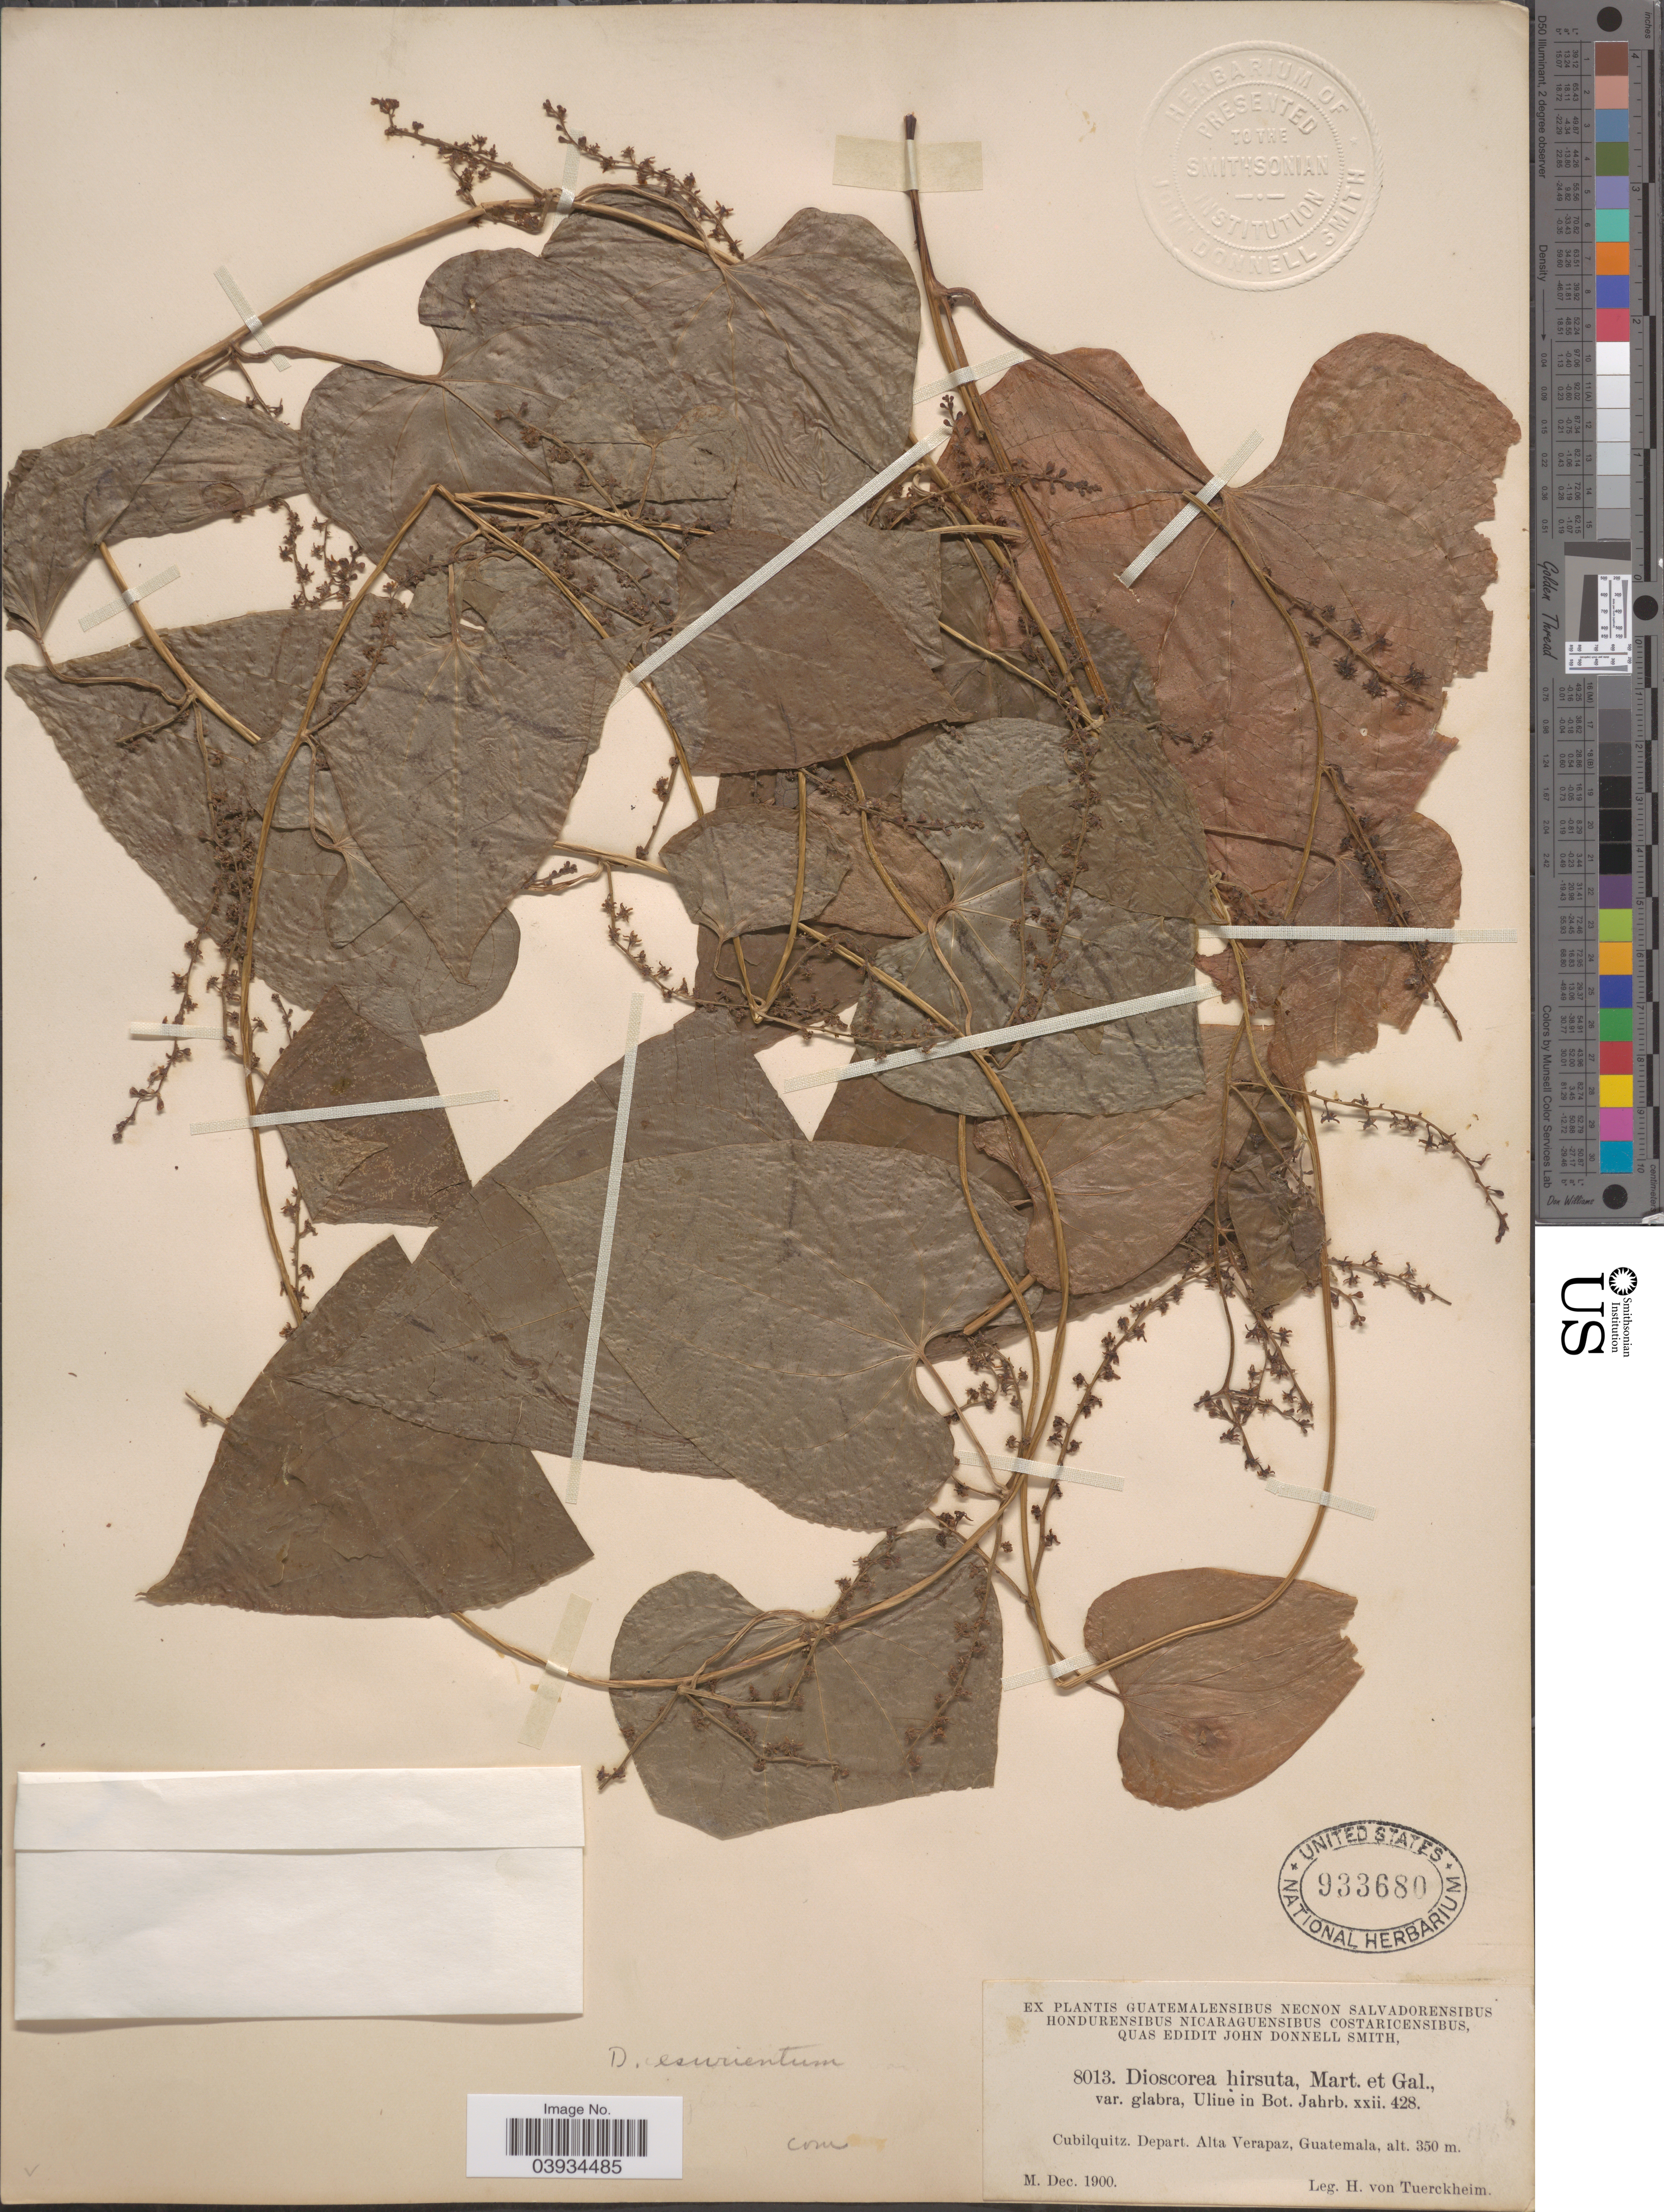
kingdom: Plantae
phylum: Tracheophyta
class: Liliopsida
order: Dioscoreales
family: Dioscoreaceae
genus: Dioscorea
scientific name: Dioscorea convolvulacea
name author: Schltdl. & Cham.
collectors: H. von Türckheim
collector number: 8013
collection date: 1900-12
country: Guatemala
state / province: Alta Verapaz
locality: Cubilquitz. Depart. Alta Verapaz.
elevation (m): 350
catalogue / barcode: US 933680